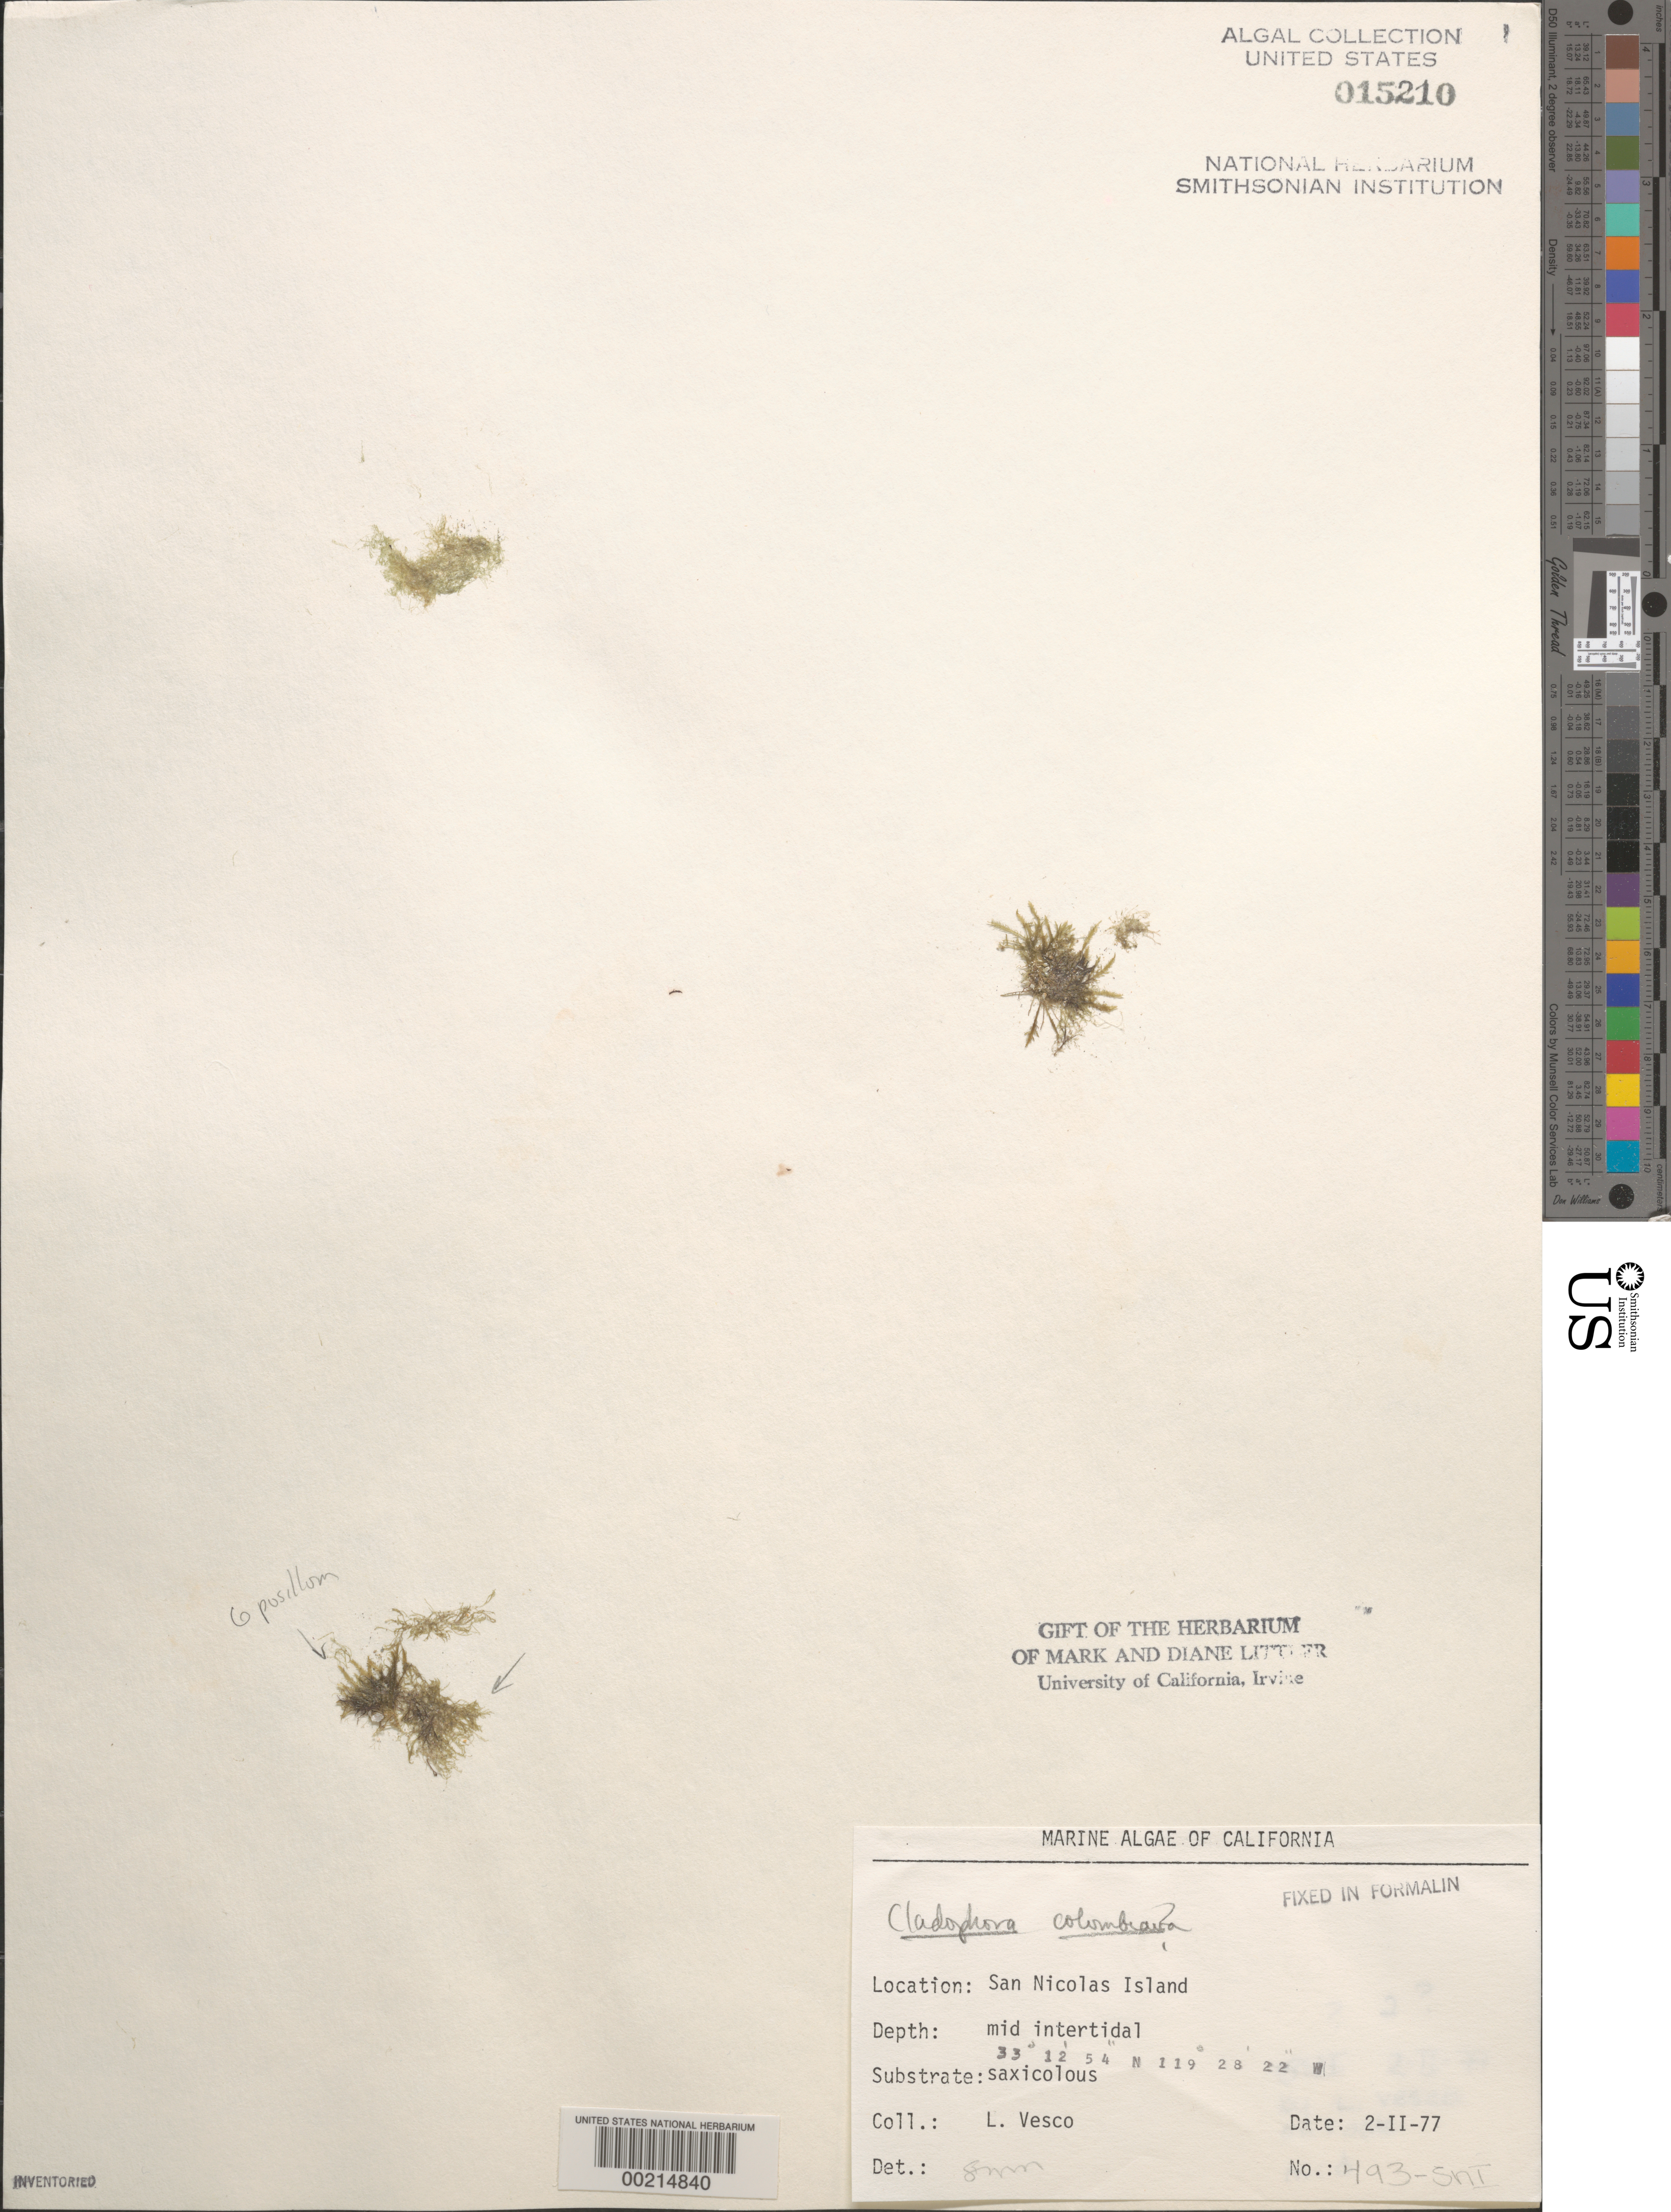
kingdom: Plantae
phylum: Chlorophyta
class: Ulvophyceae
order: Cladophorales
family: Cladophoraceae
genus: Cladophora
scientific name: Cladophora columbiana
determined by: Murray, S. N.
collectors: L. Vesco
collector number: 493-SNI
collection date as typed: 02 Feb 1977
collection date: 1977-02-02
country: United States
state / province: California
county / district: Ventura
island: San Nicolas Island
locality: Dutch Harbor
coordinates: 33 12'54"N, 119 28'22"W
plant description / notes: BLM-SOCALBIGHT Rocky Intertidal Survey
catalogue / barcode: US 15210